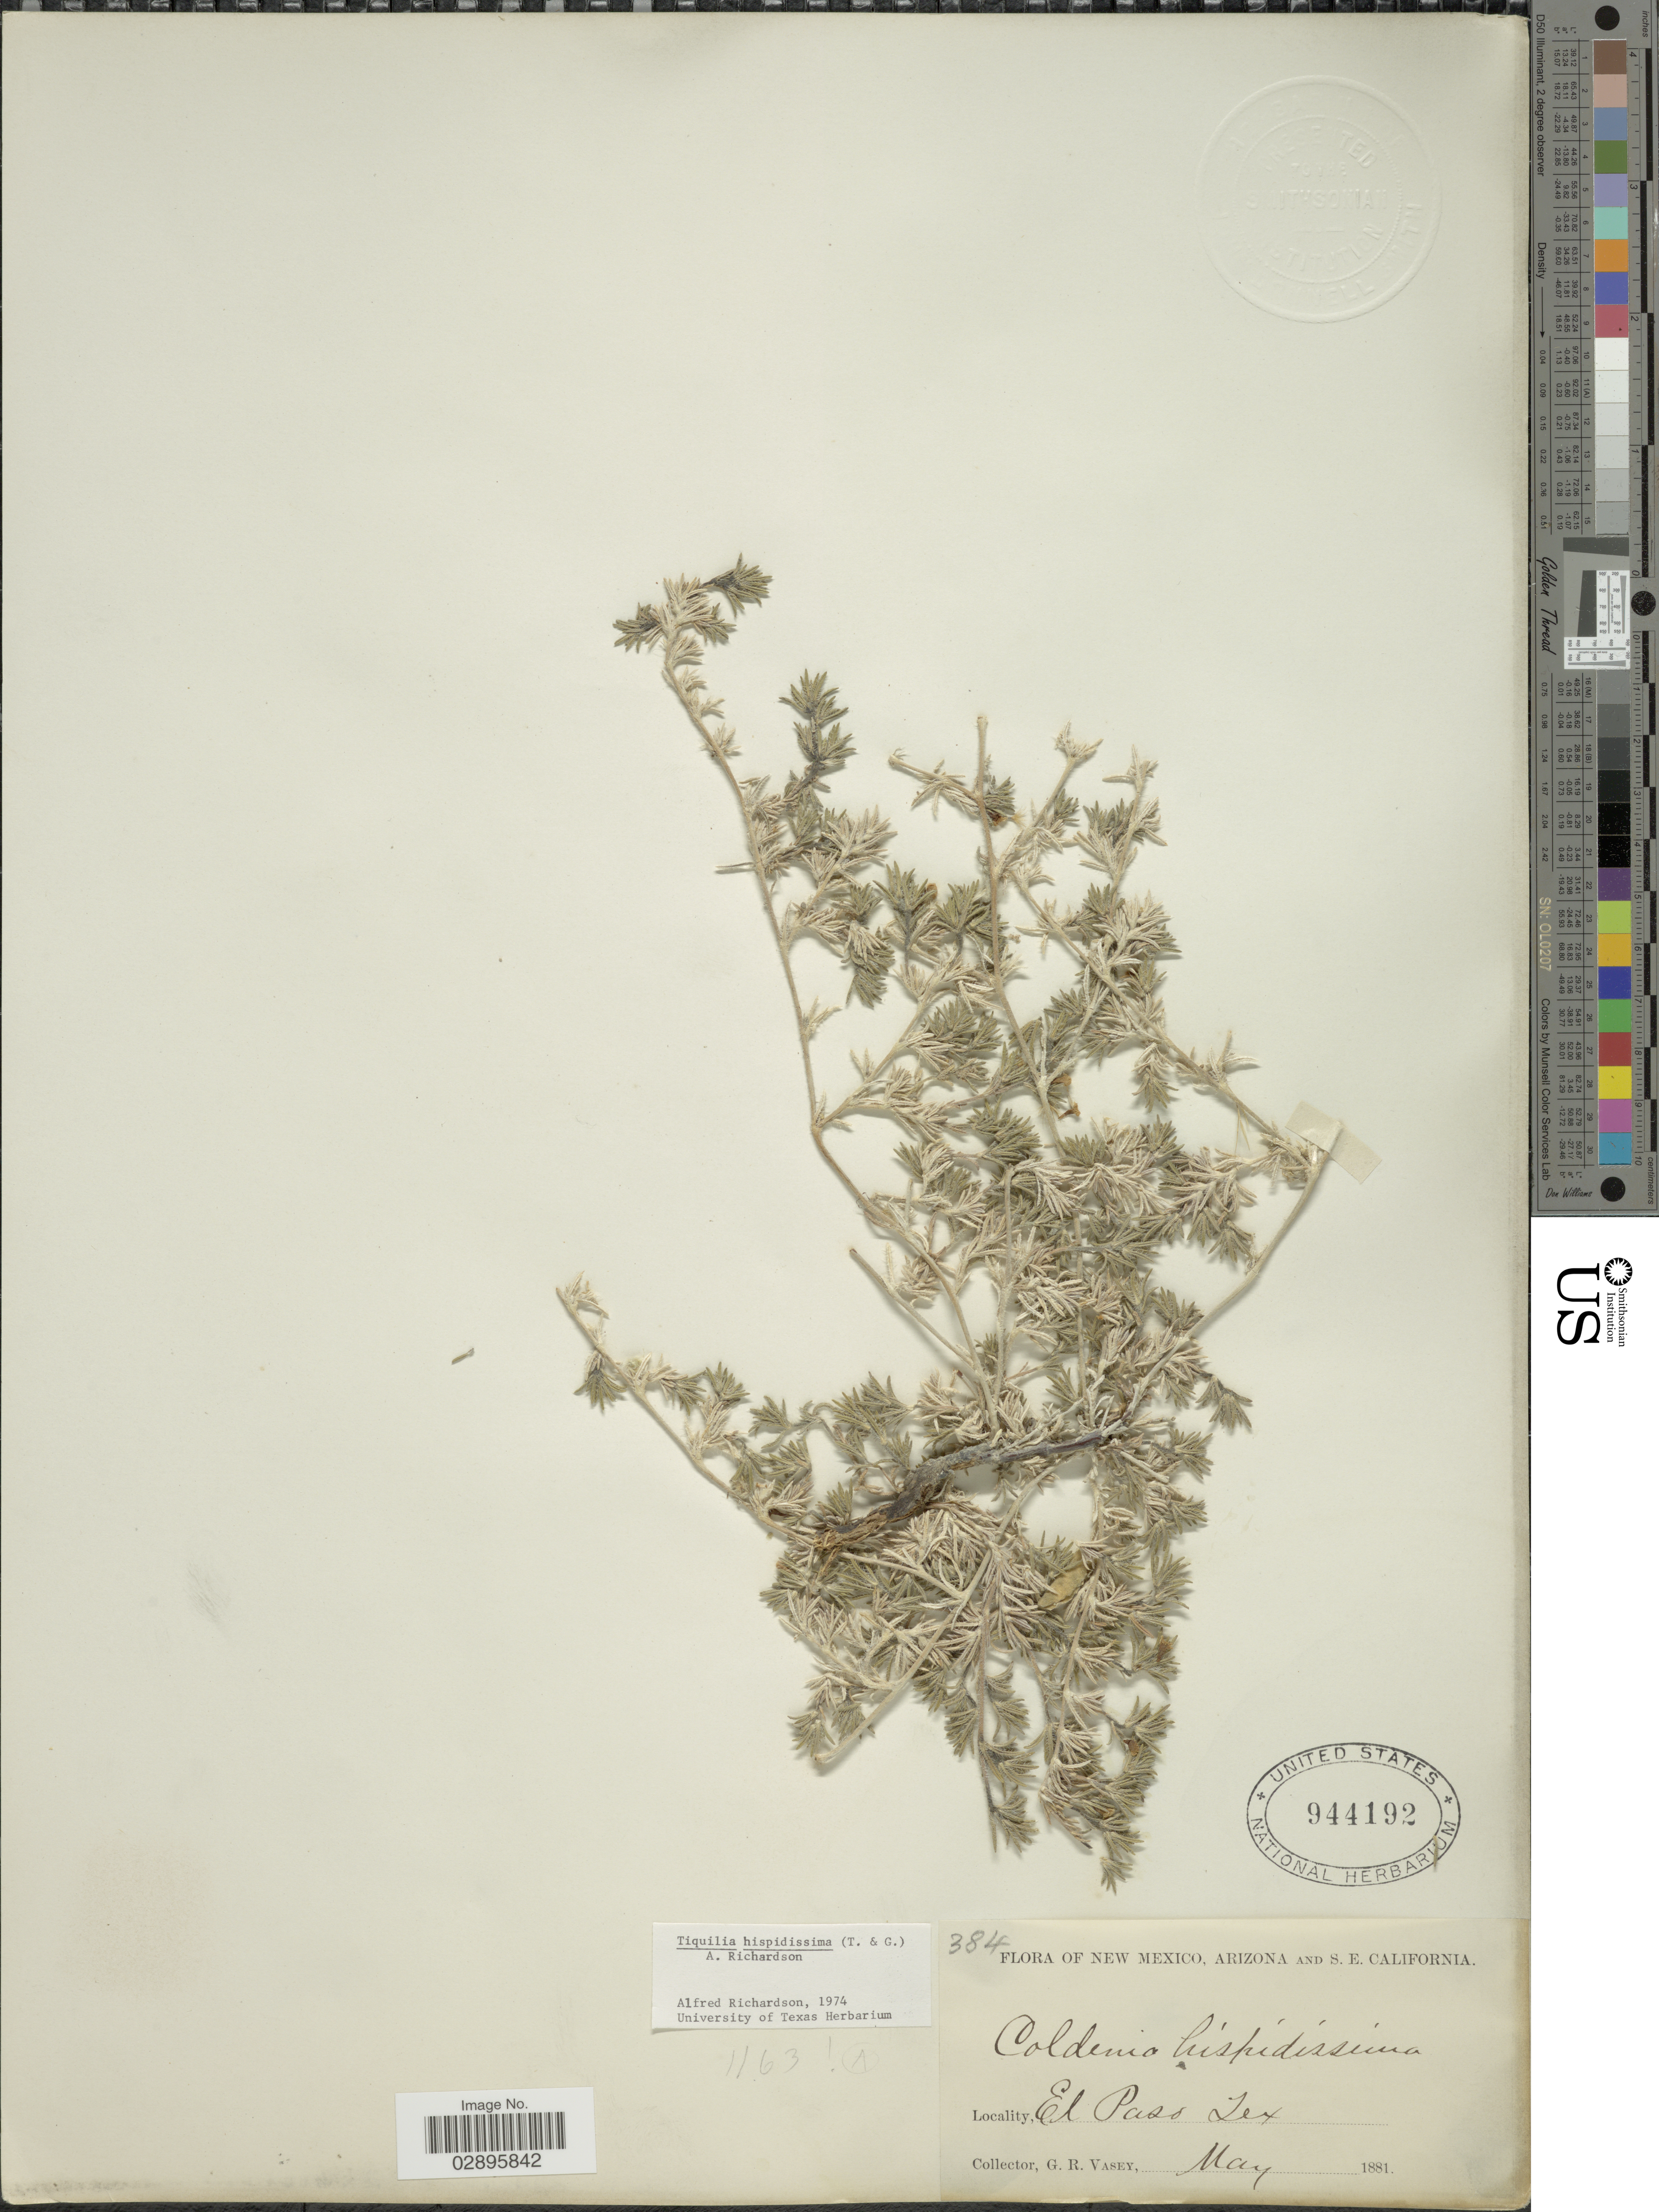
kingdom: Plantae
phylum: Tracheophyta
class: Magnoliopsida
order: Boraginales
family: Ehretiaceae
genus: Tiquilia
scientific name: Tiquilia hispidissima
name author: (Torr. & A. Gray) A.T. Richardson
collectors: G. R. Vasey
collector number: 384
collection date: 1881-05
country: United States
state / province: Texas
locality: El Paso.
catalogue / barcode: US 944192